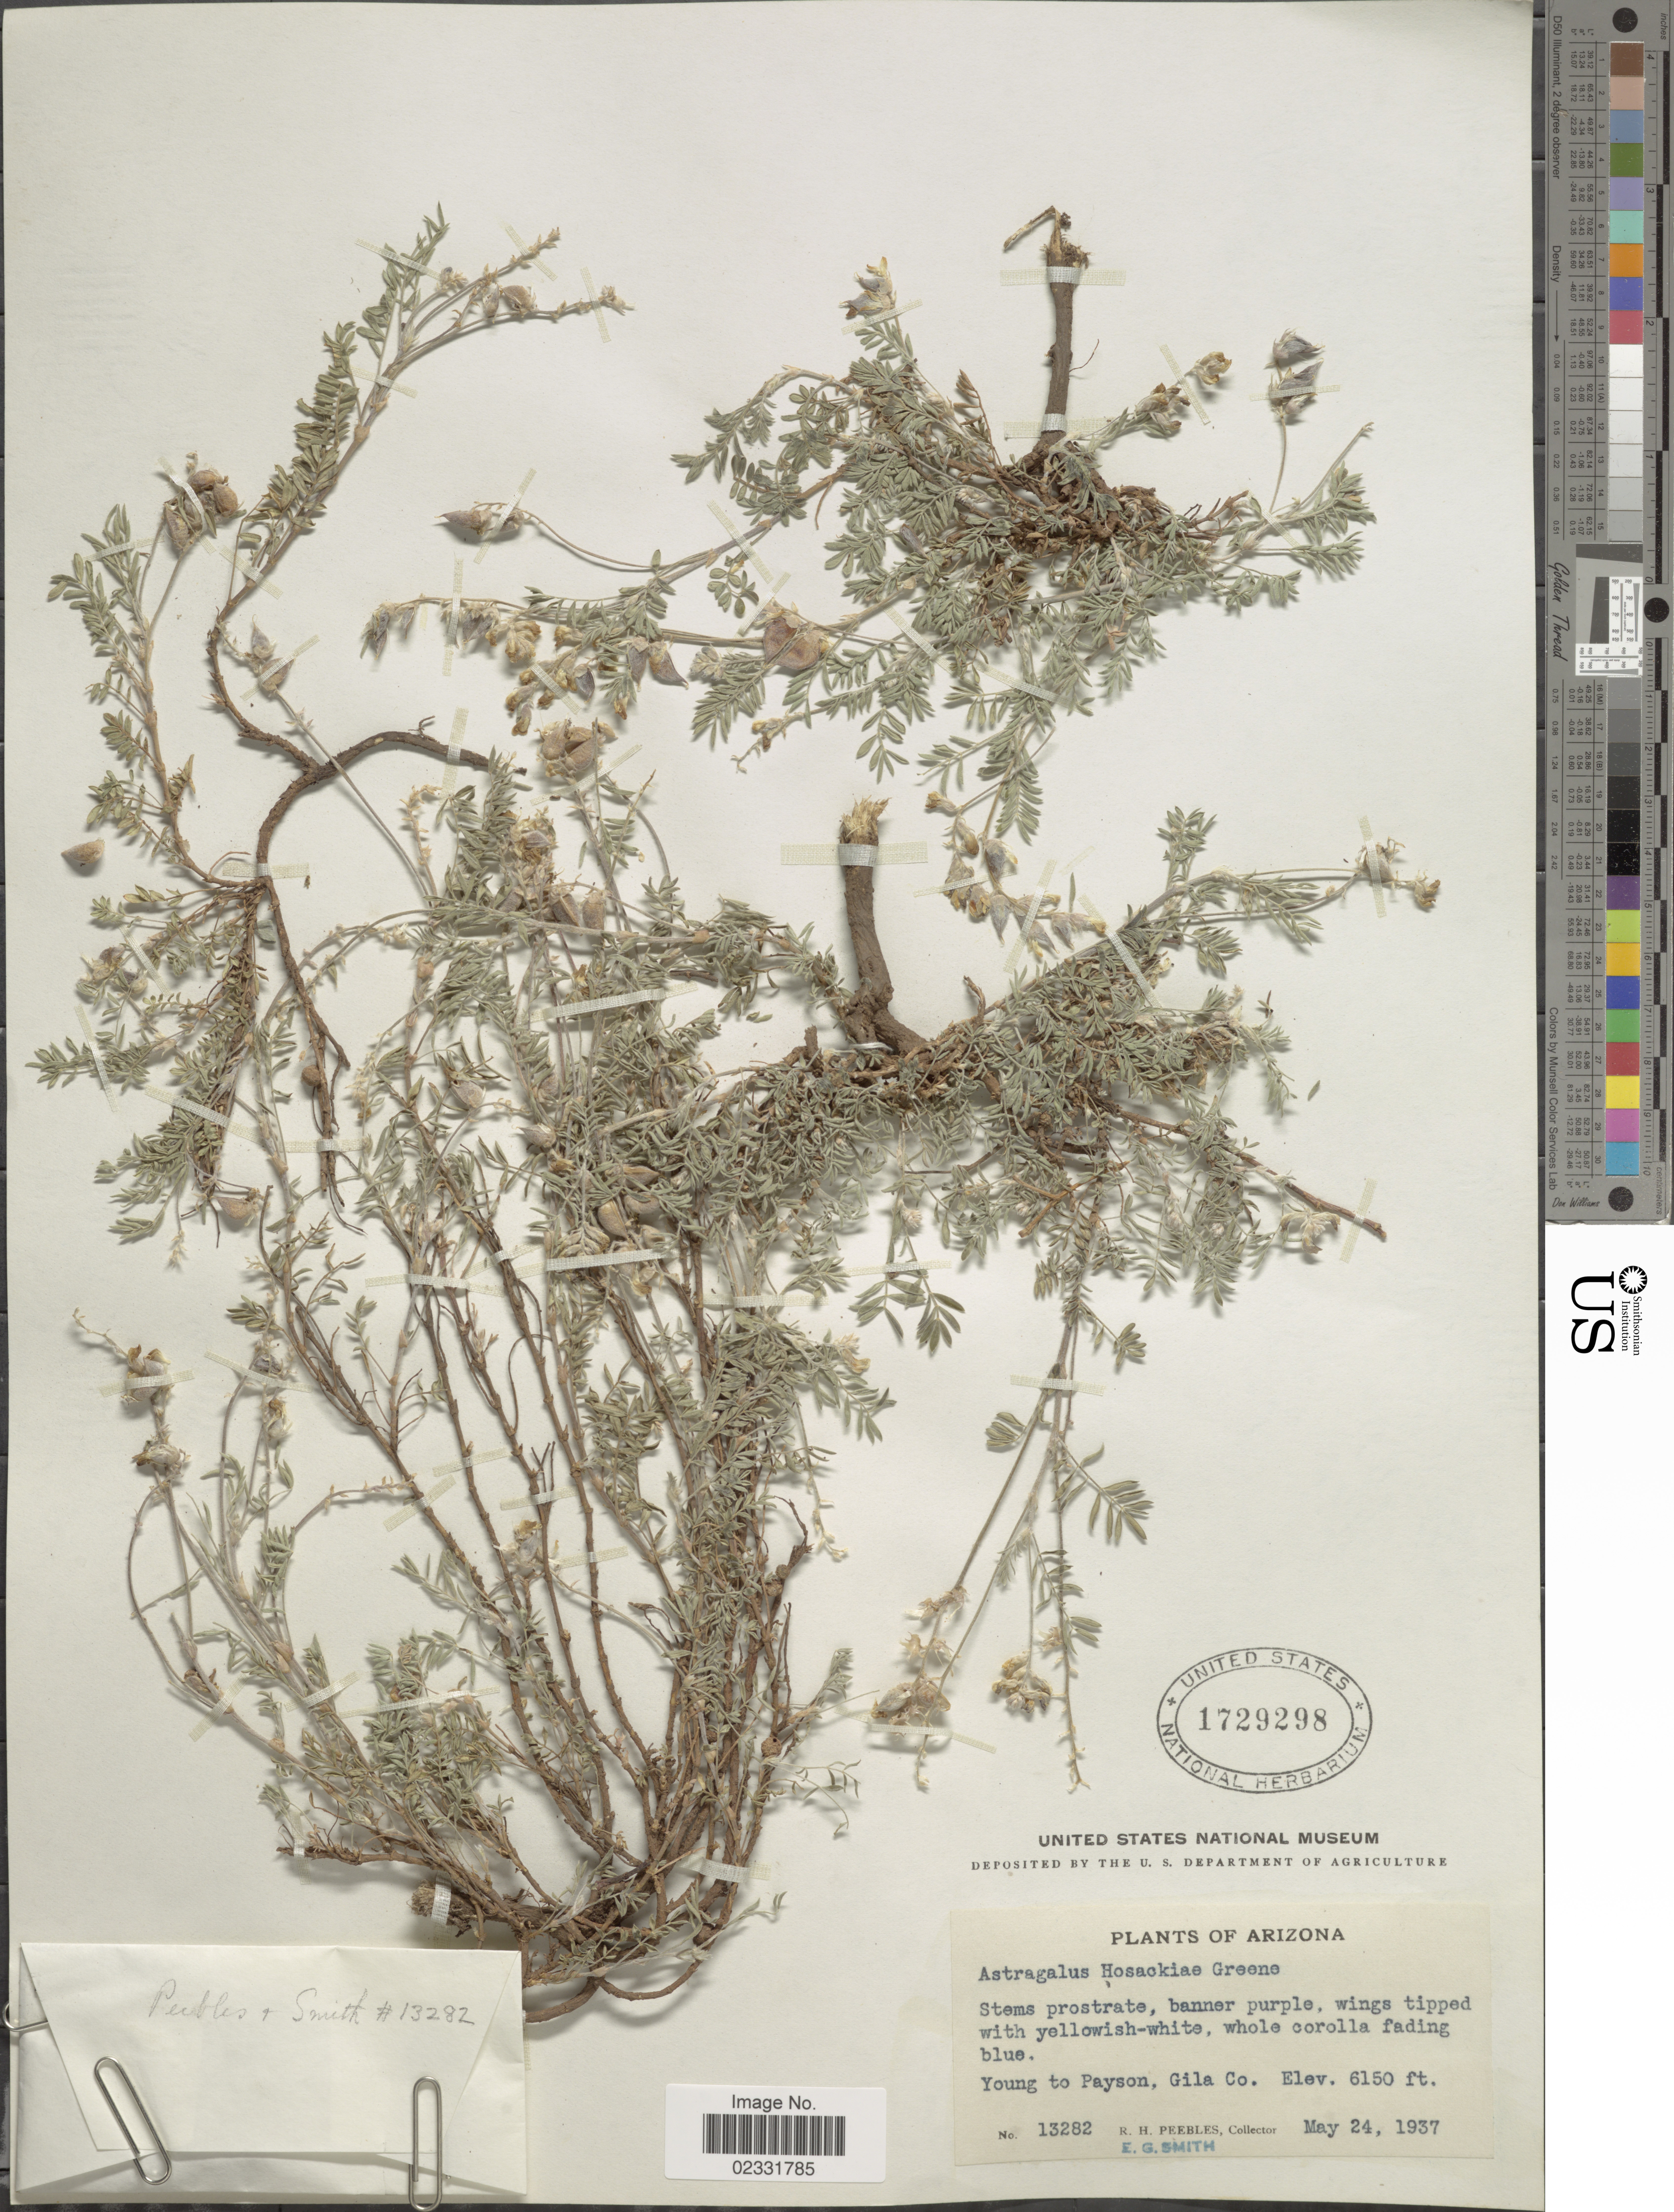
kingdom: Plantae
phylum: Tracheophyta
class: Magnoliopsida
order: Fabales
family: Fabaceae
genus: Astragalus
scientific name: Astragalus hosackiae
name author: Greene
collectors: R. H. Peebles & E. G. Smith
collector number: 13282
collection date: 1937-05-24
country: United States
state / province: Arizona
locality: Young to Payson, Gila Co.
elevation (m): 1875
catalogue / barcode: US 1729298